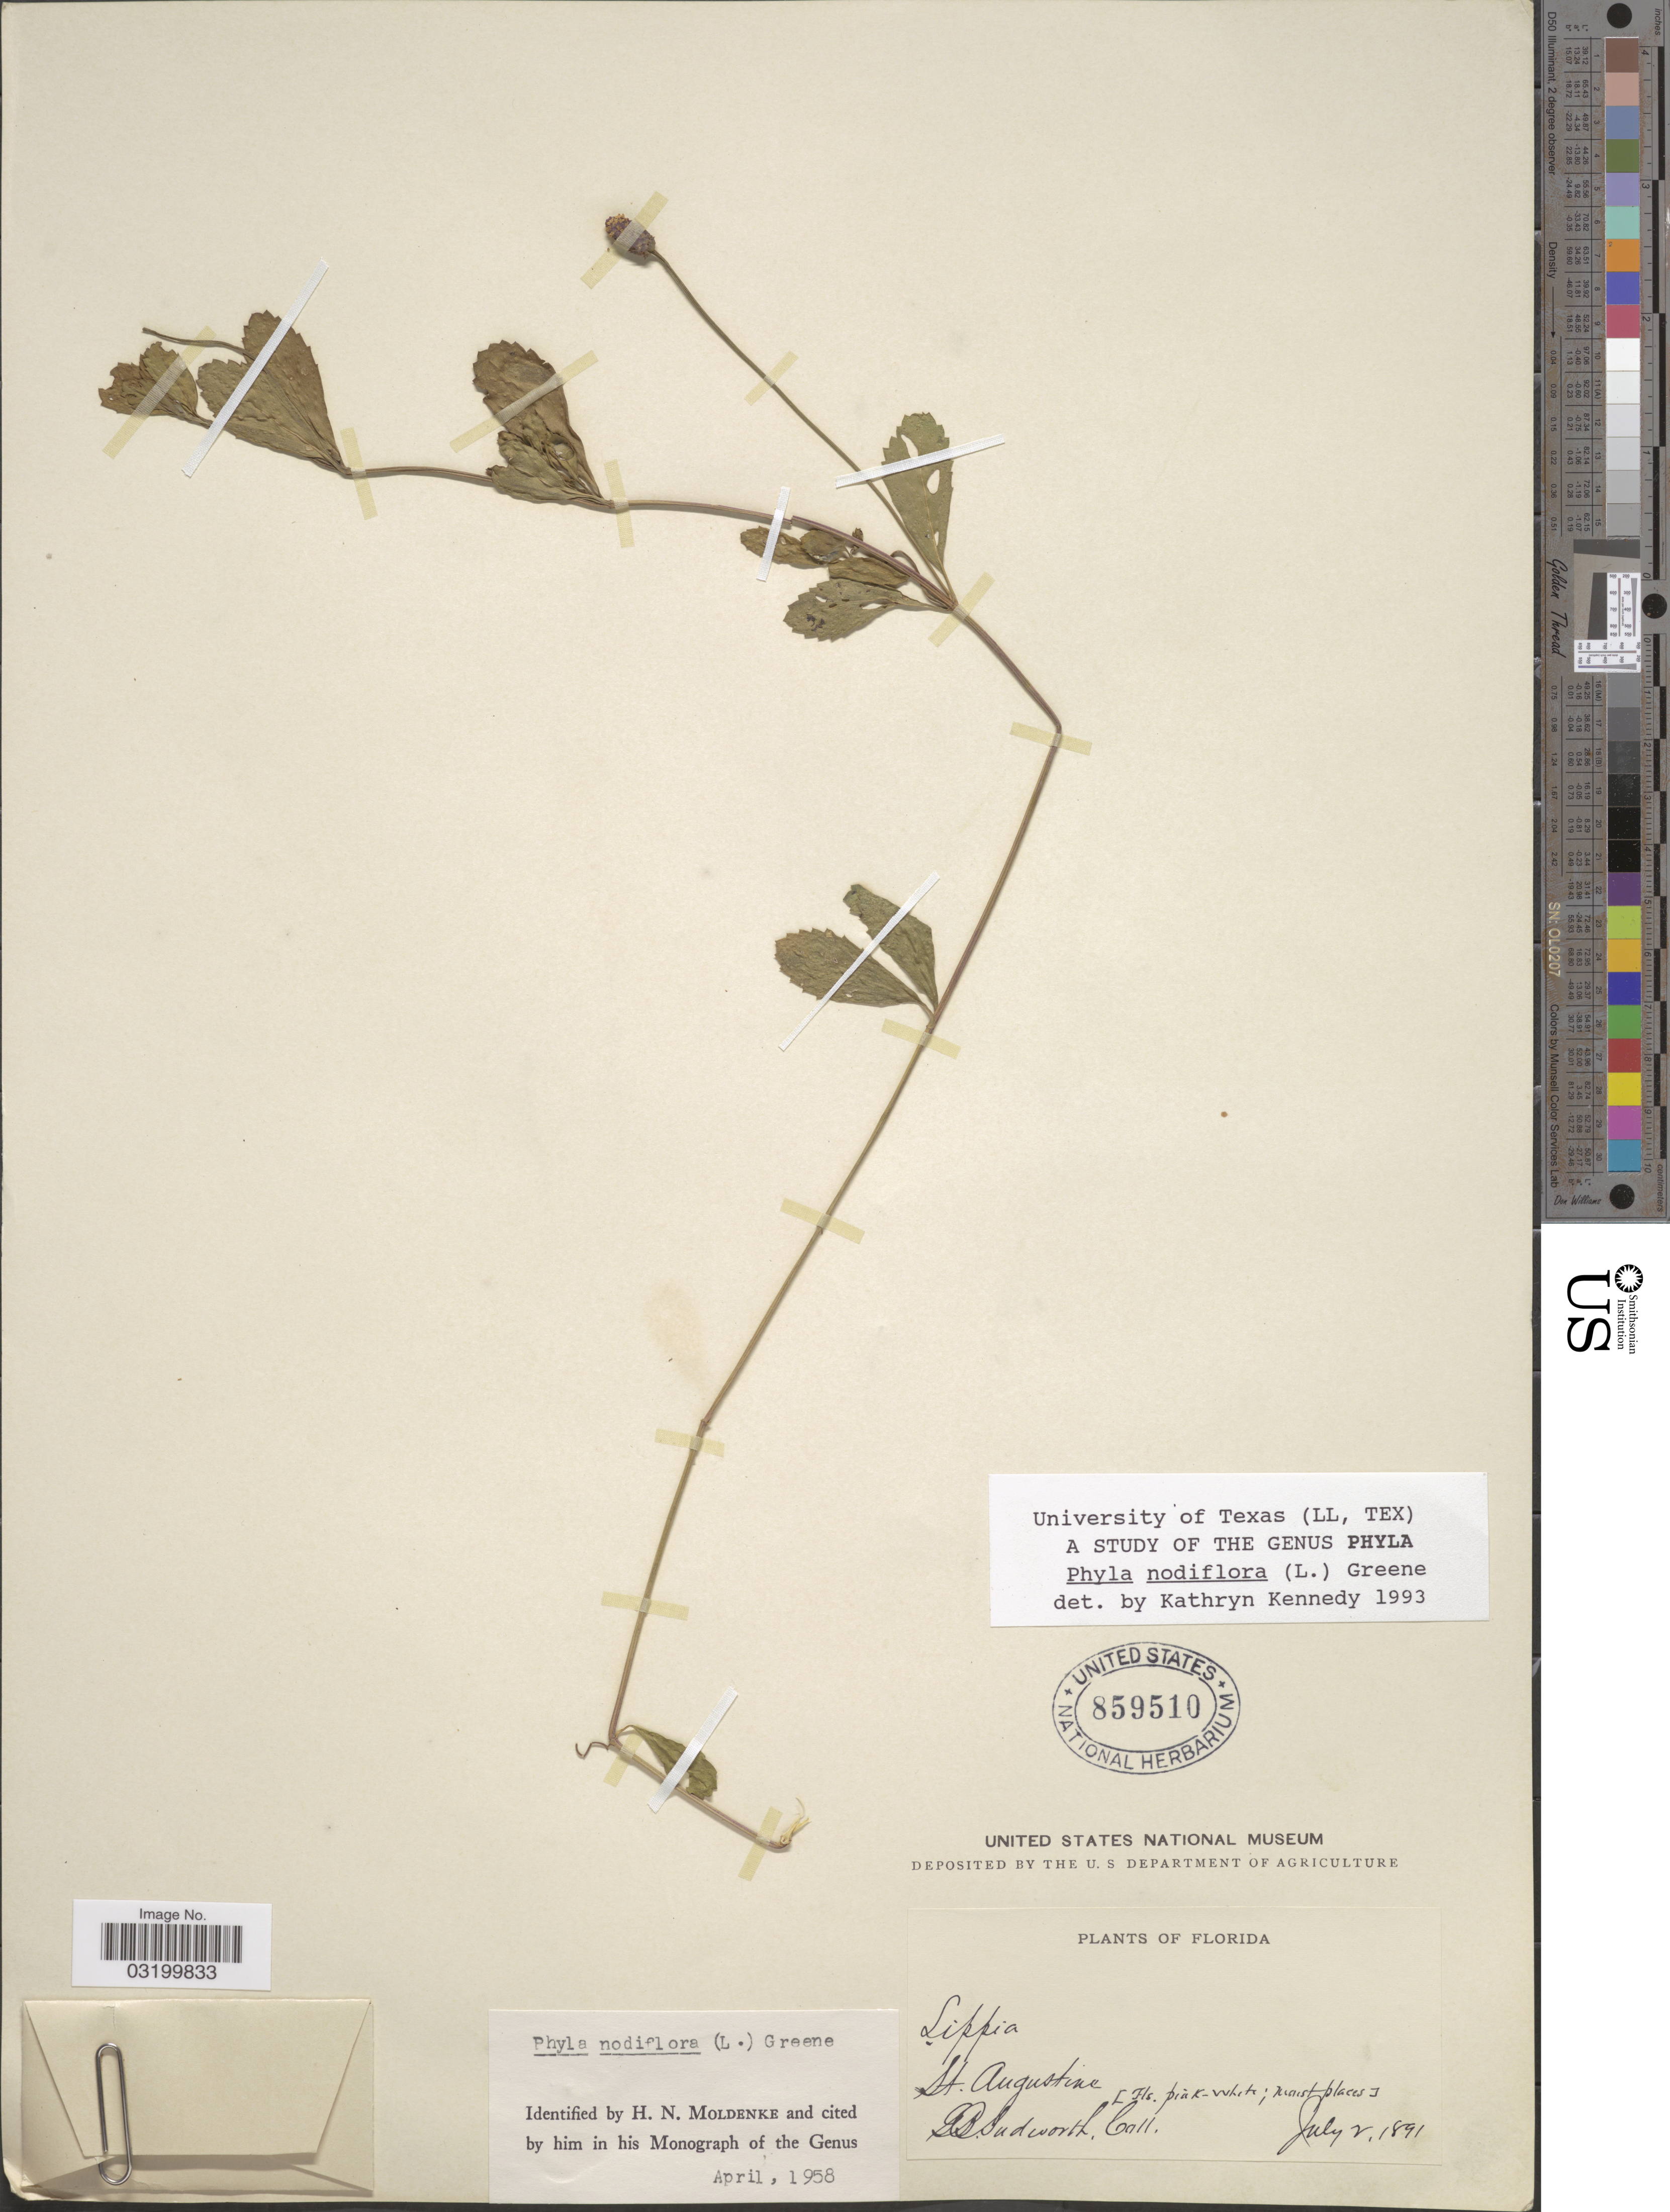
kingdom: Plantae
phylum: Tracheophyta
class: Magnoliopsida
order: Lamiales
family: Verbenaceae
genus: Phyla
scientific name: Phyla nodiflora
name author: (L.) Greene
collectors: G. B. Sudworth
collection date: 1891-07-02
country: United States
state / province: Florida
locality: St. Augustine.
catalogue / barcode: US 859510